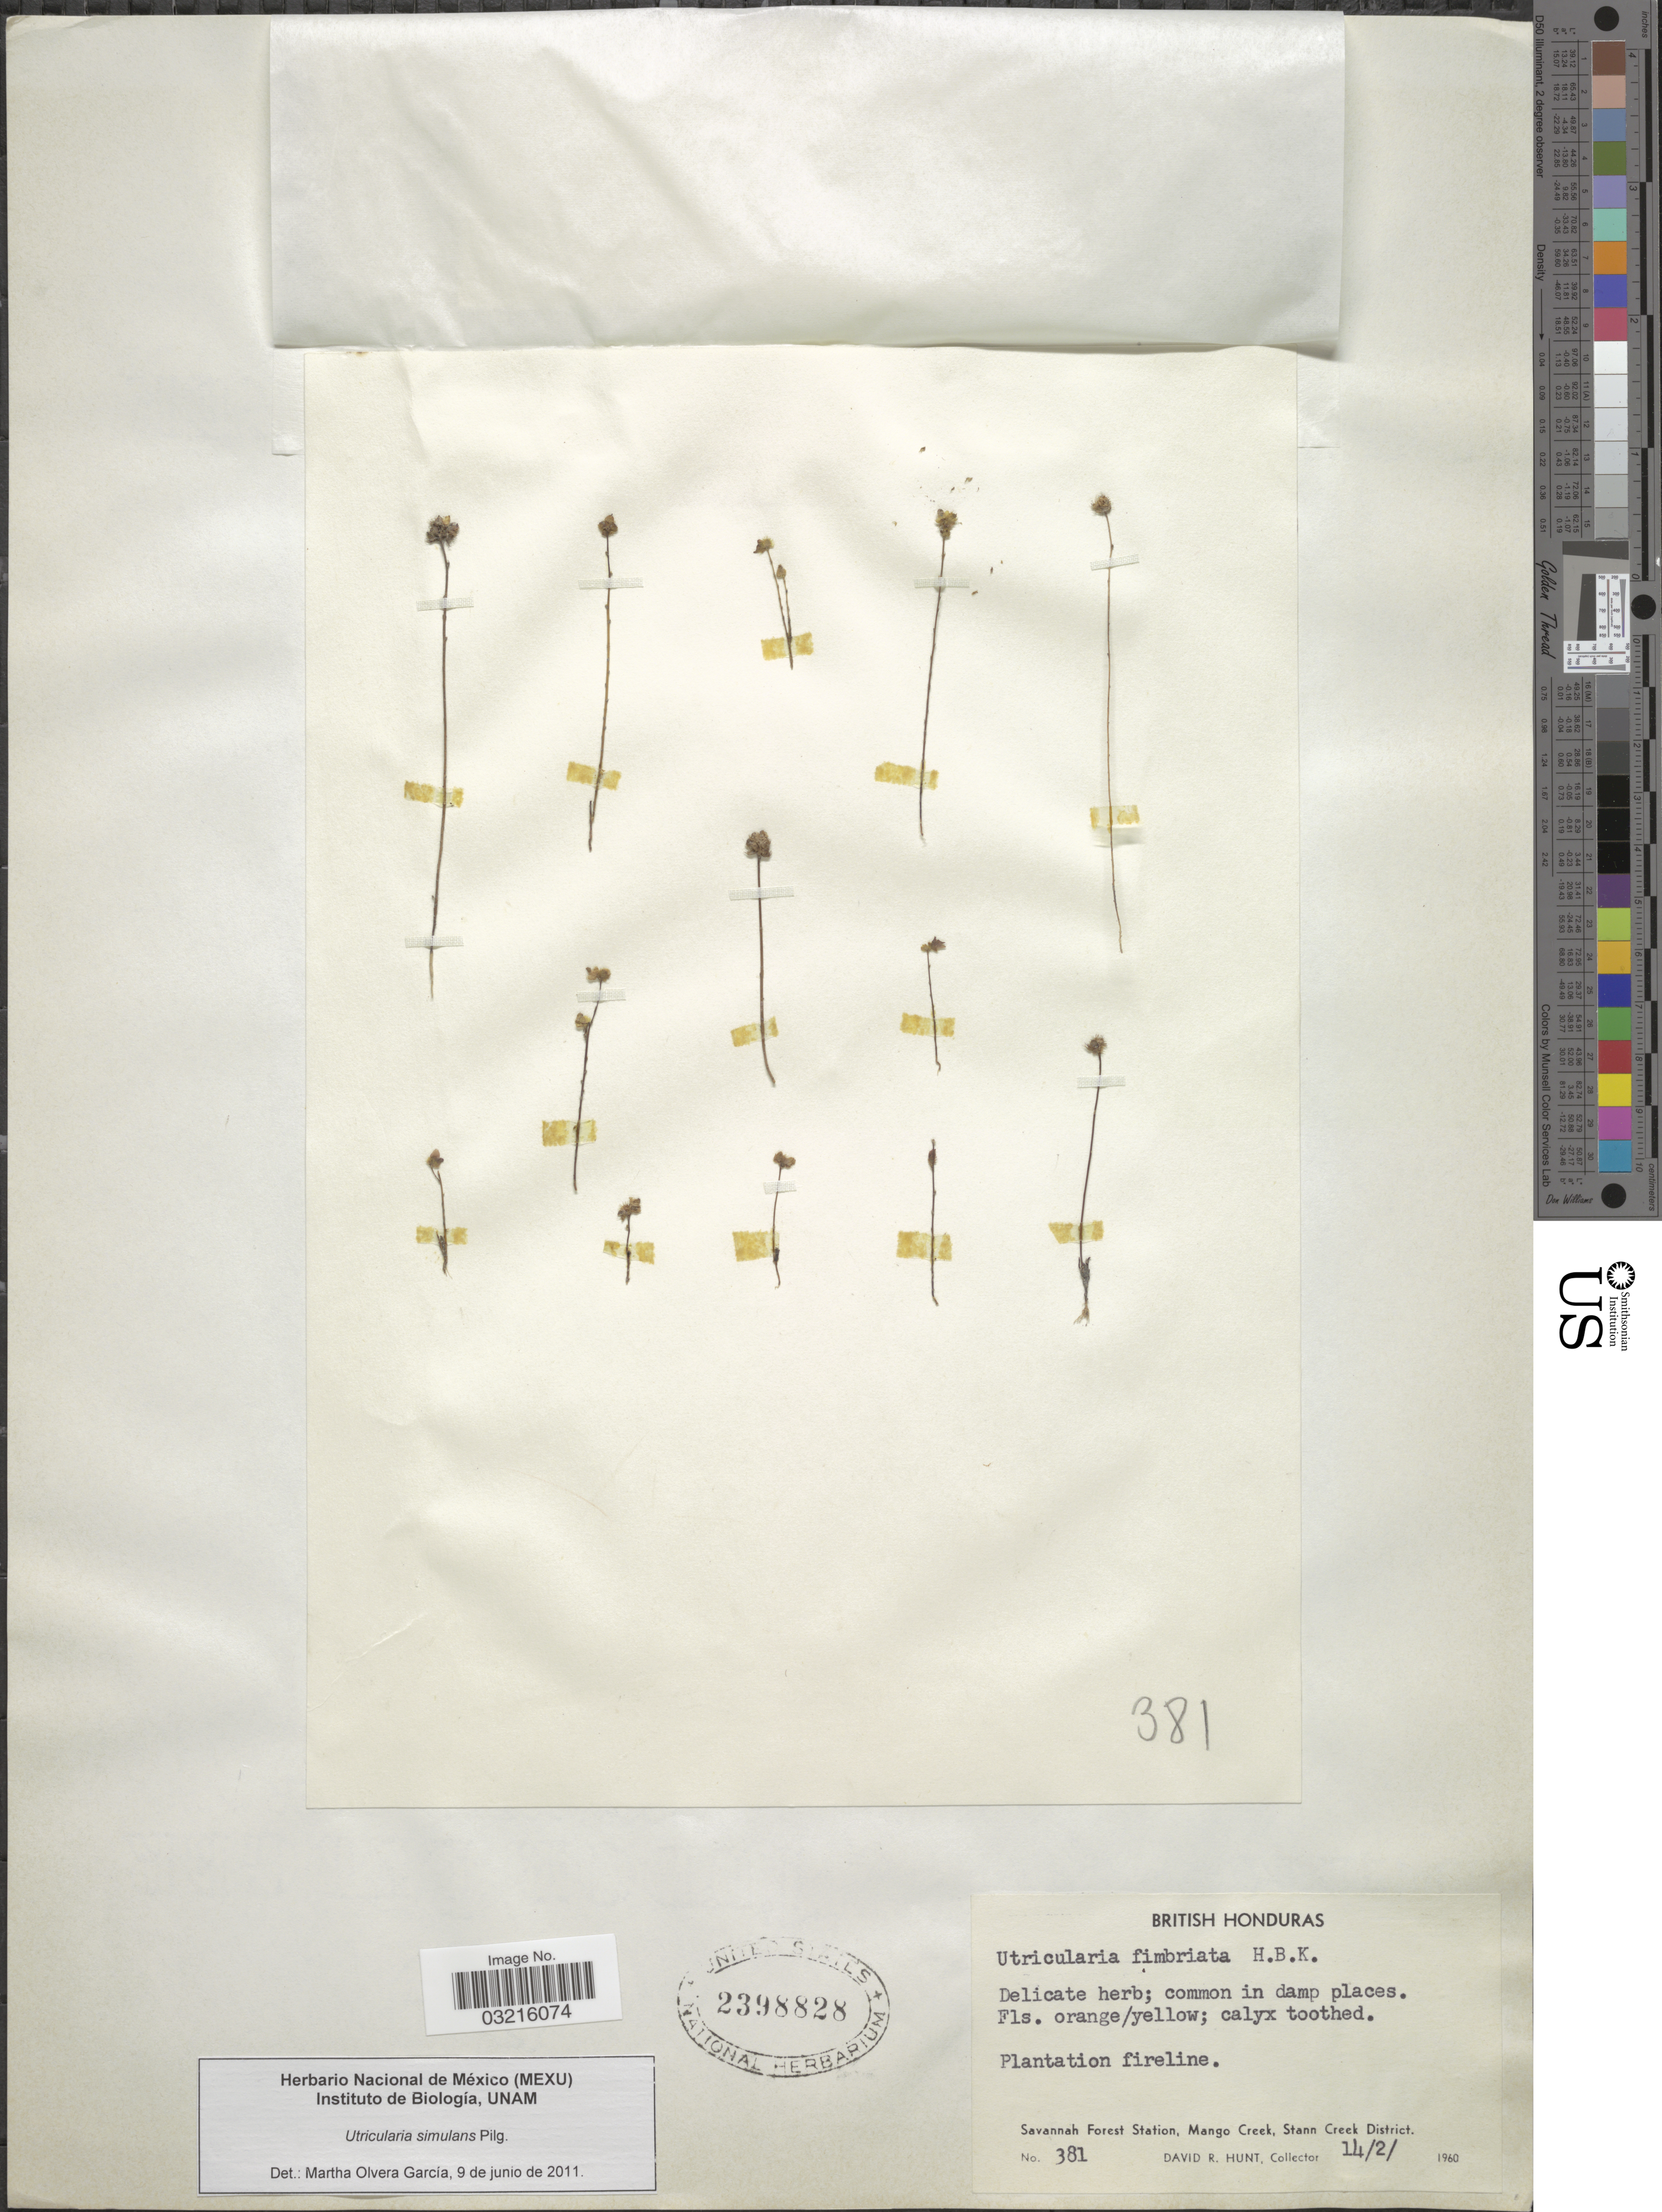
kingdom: Plantae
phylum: Tracheophyta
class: Magnoliopsida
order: Lamiales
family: Lentibulariaceae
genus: Utricularia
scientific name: Utricularia simulans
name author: Pilg.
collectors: D. Hunt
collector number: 381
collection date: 1960-02-14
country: Belize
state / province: Stann Creek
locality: British Honduras, Savannah Forest Station, Mango Creek, Stann Creek District.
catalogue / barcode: US 2398828